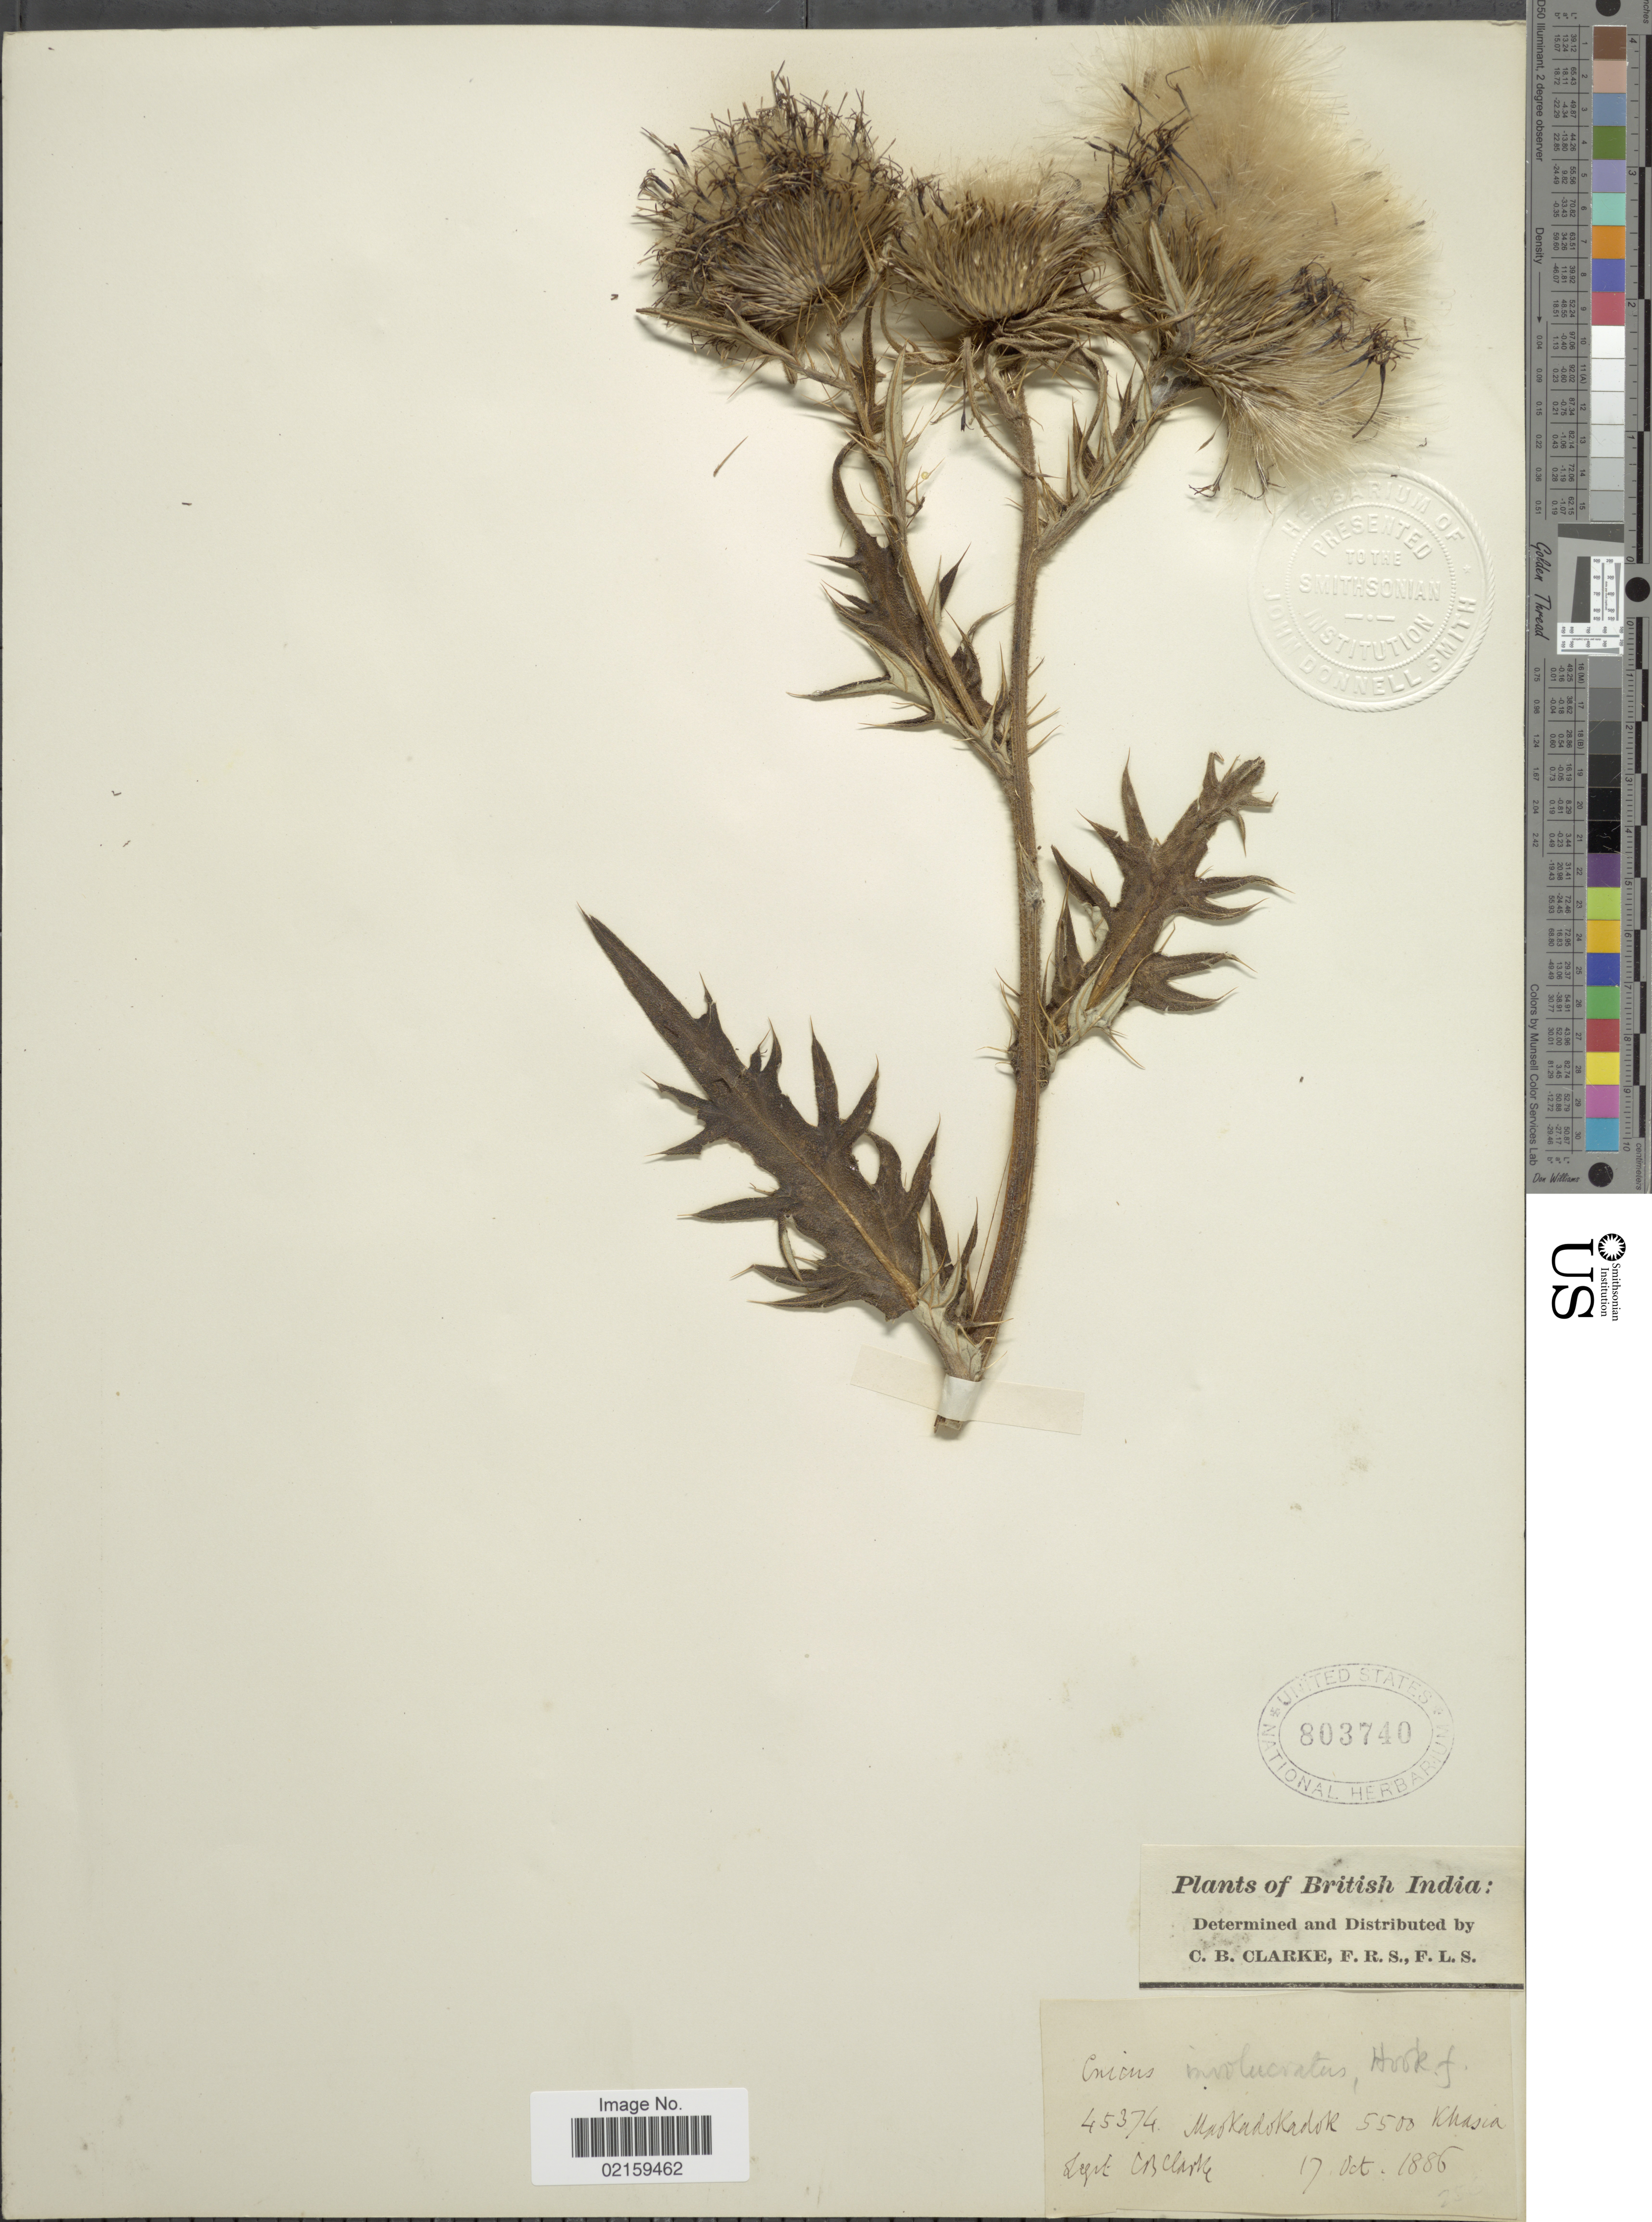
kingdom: Plantae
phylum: Tracheophyta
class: Magnoliopsida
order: Asterales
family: Asteraceae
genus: Cirsium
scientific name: Cirsium verutum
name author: (D. Don) Spreng.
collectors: C. B. Clarke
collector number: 45374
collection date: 1886-10-17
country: India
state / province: Meghalaya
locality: Mpokaokakdok, Khasia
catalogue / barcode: US 803740